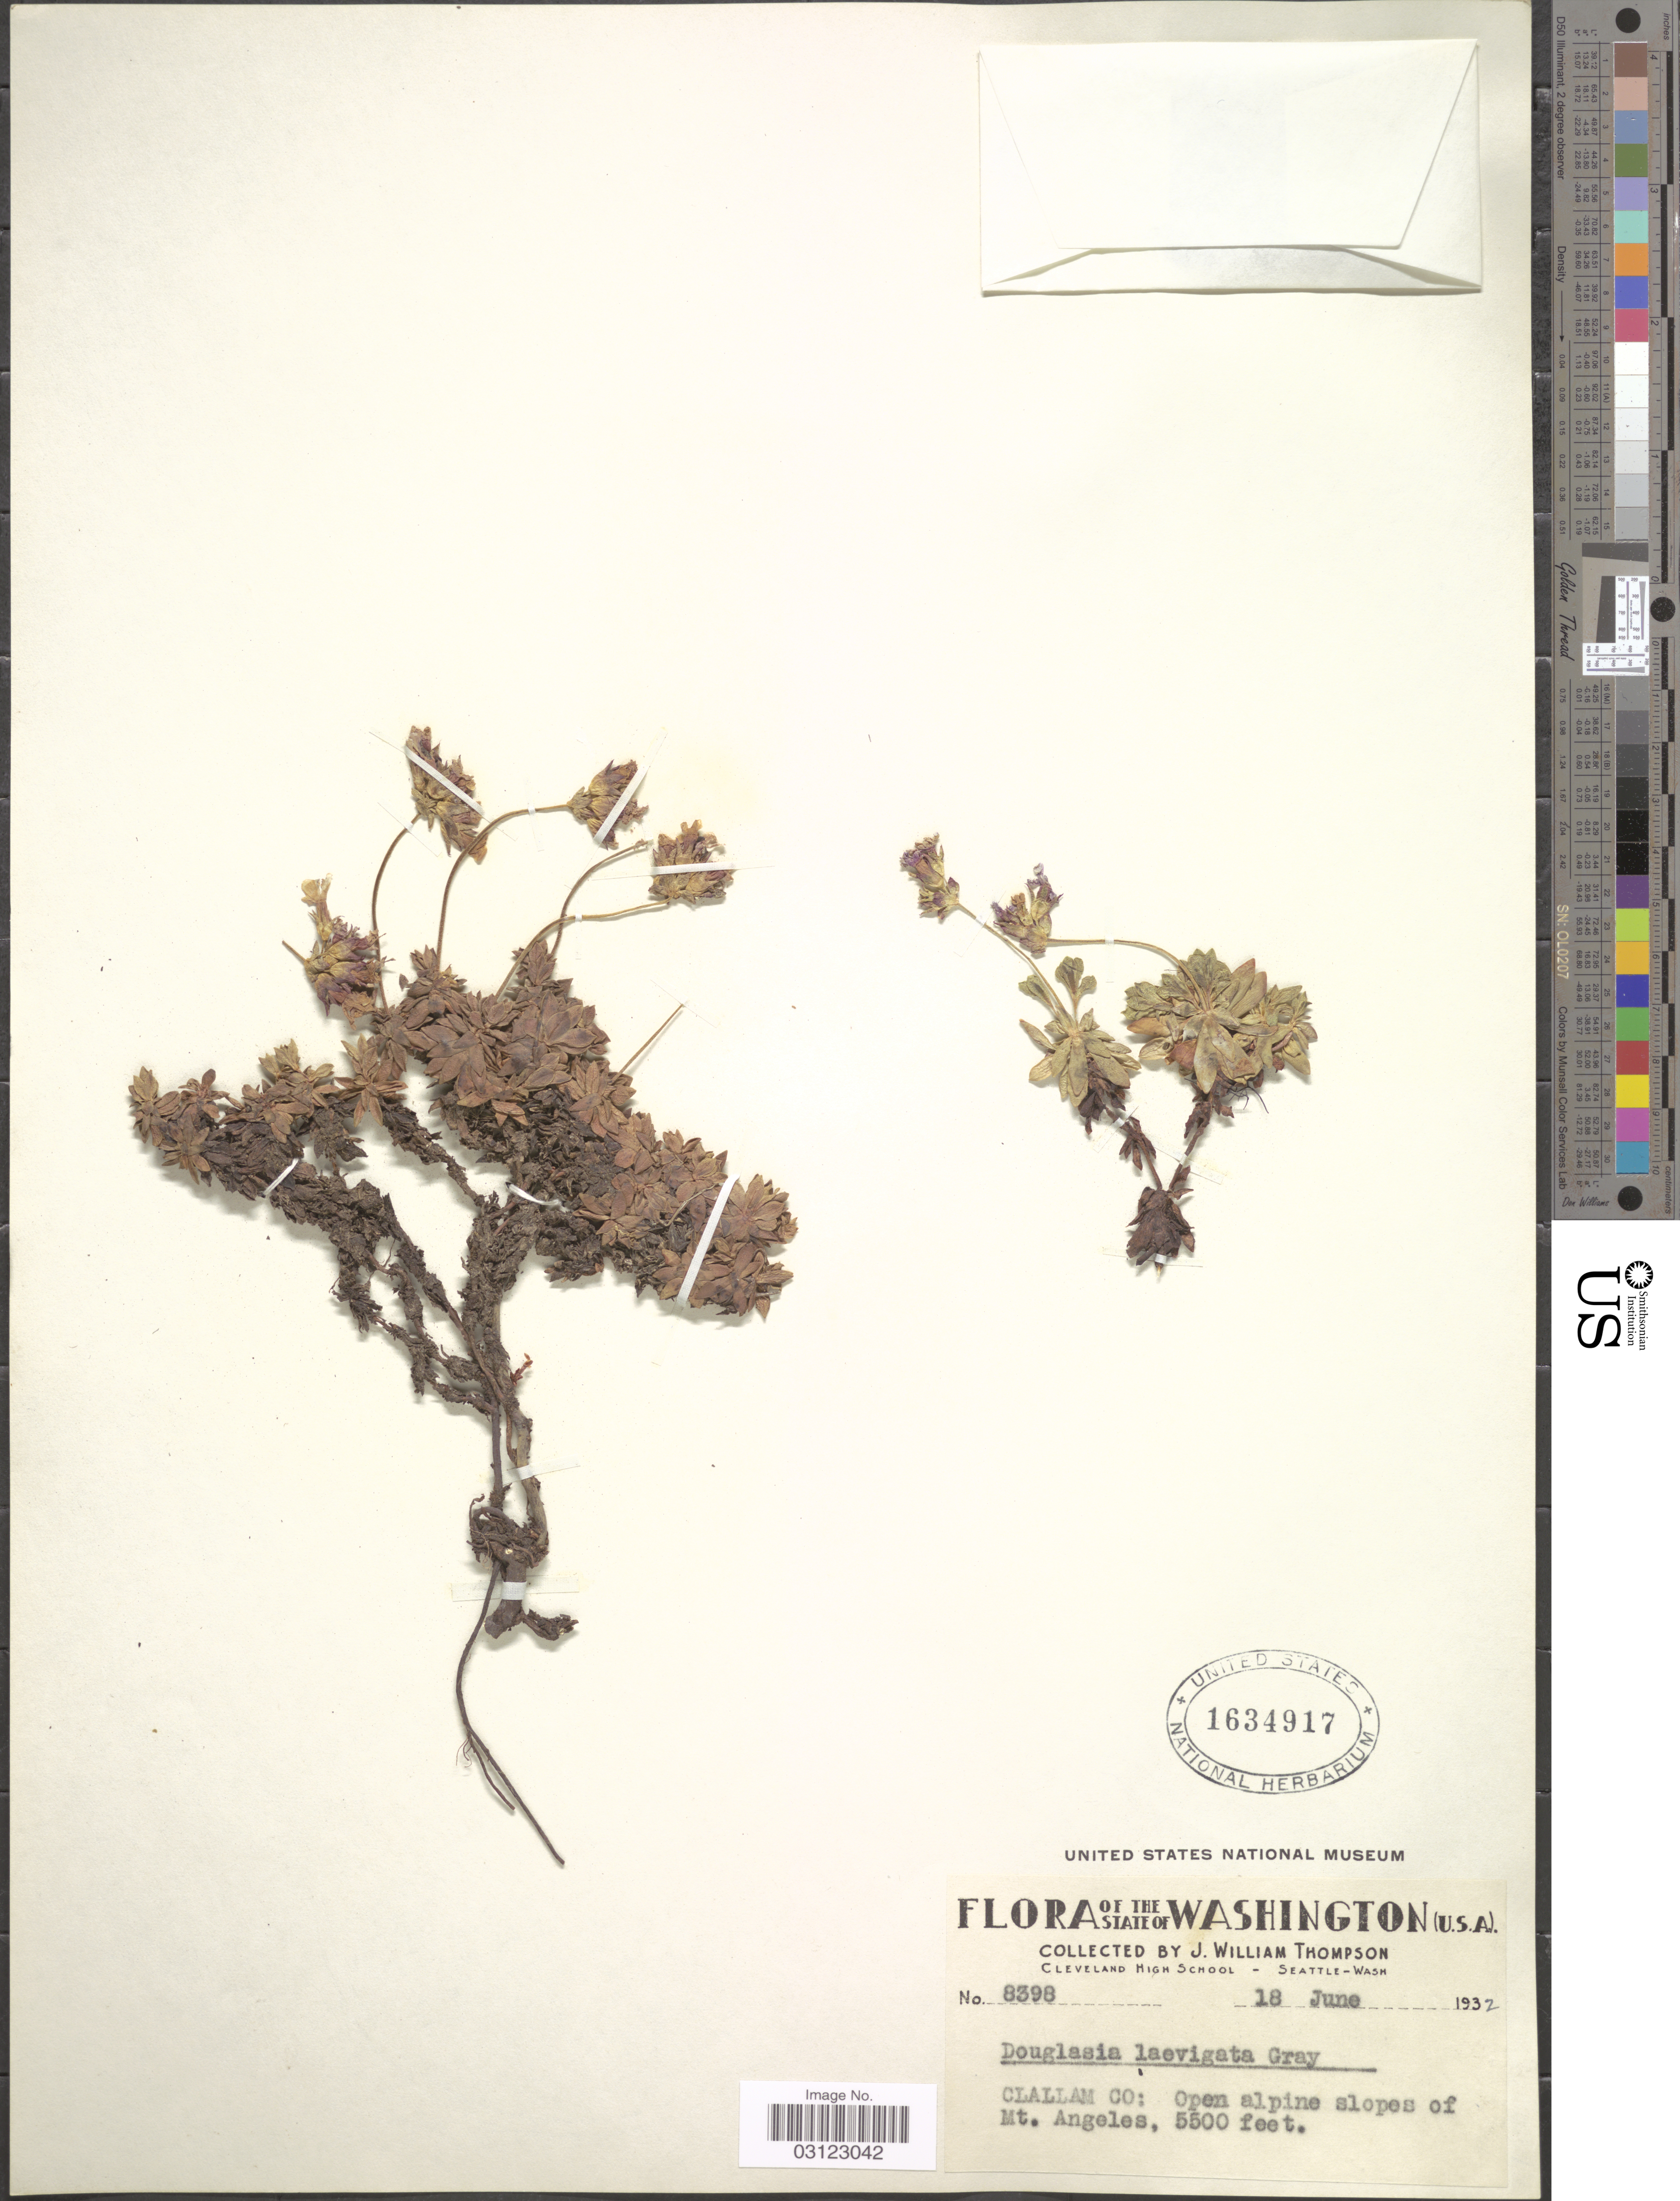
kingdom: Plantae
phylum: Tracheophyta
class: Magnoliopsida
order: Ericales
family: Primulaceae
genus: Douglasia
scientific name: Douglasia laevigata var. ciliolata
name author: Constance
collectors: J. W. Thompson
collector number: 8398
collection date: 1932-06-18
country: United States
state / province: Washington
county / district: Clallam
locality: Clallam Co: Open alpine slopes of Mt. Angeles.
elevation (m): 1676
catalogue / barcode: US 1634917